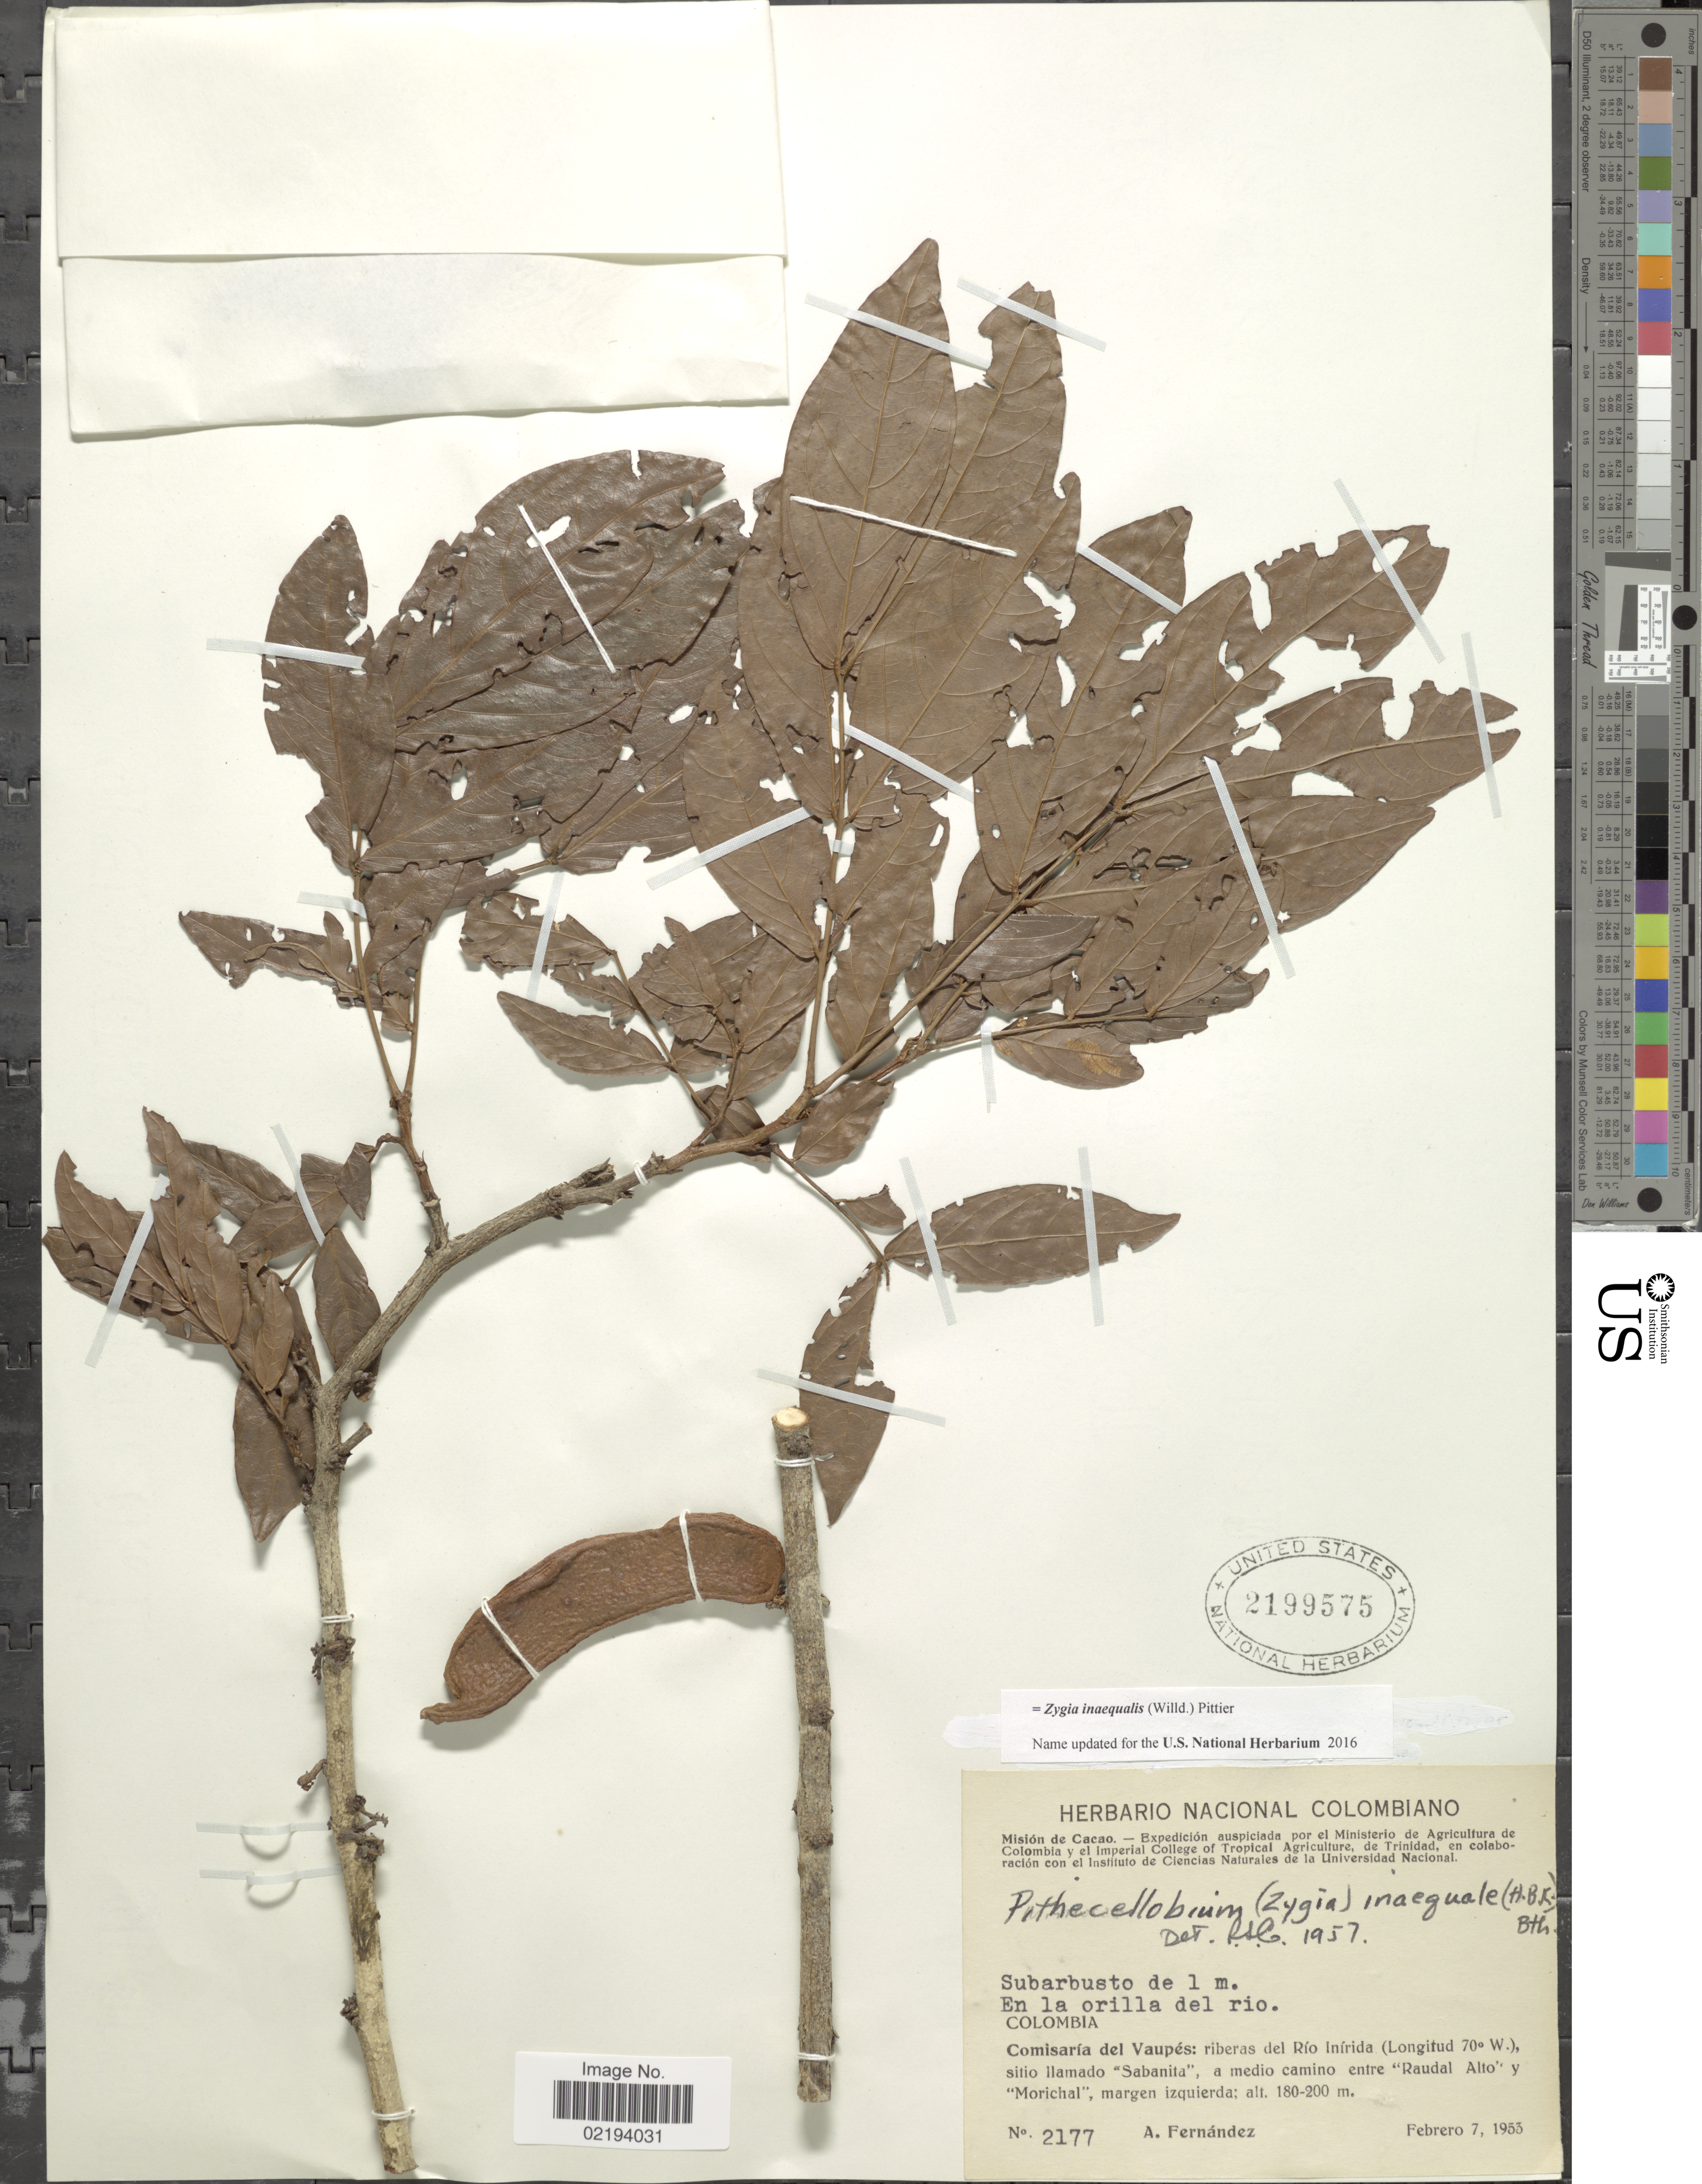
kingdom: Plantae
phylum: Tracheophyta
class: Magnoliopsida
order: Fabales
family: Fabaceae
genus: Zygia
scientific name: Zygia inaequalis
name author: (Humb. & Bonpl. ex Willd.) Pittier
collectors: A. Fernández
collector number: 2177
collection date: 1953-02-07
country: Colombia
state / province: Vaupés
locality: En la orilla del rio, Comisaría de;l Vaupés: ribeiras del Río Inirida, sitio llamado 'Sabanita' a medio camino entre 'Raudal Alto' y 'Morichal' margem izquierda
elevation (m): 180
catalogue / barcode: US 2199575